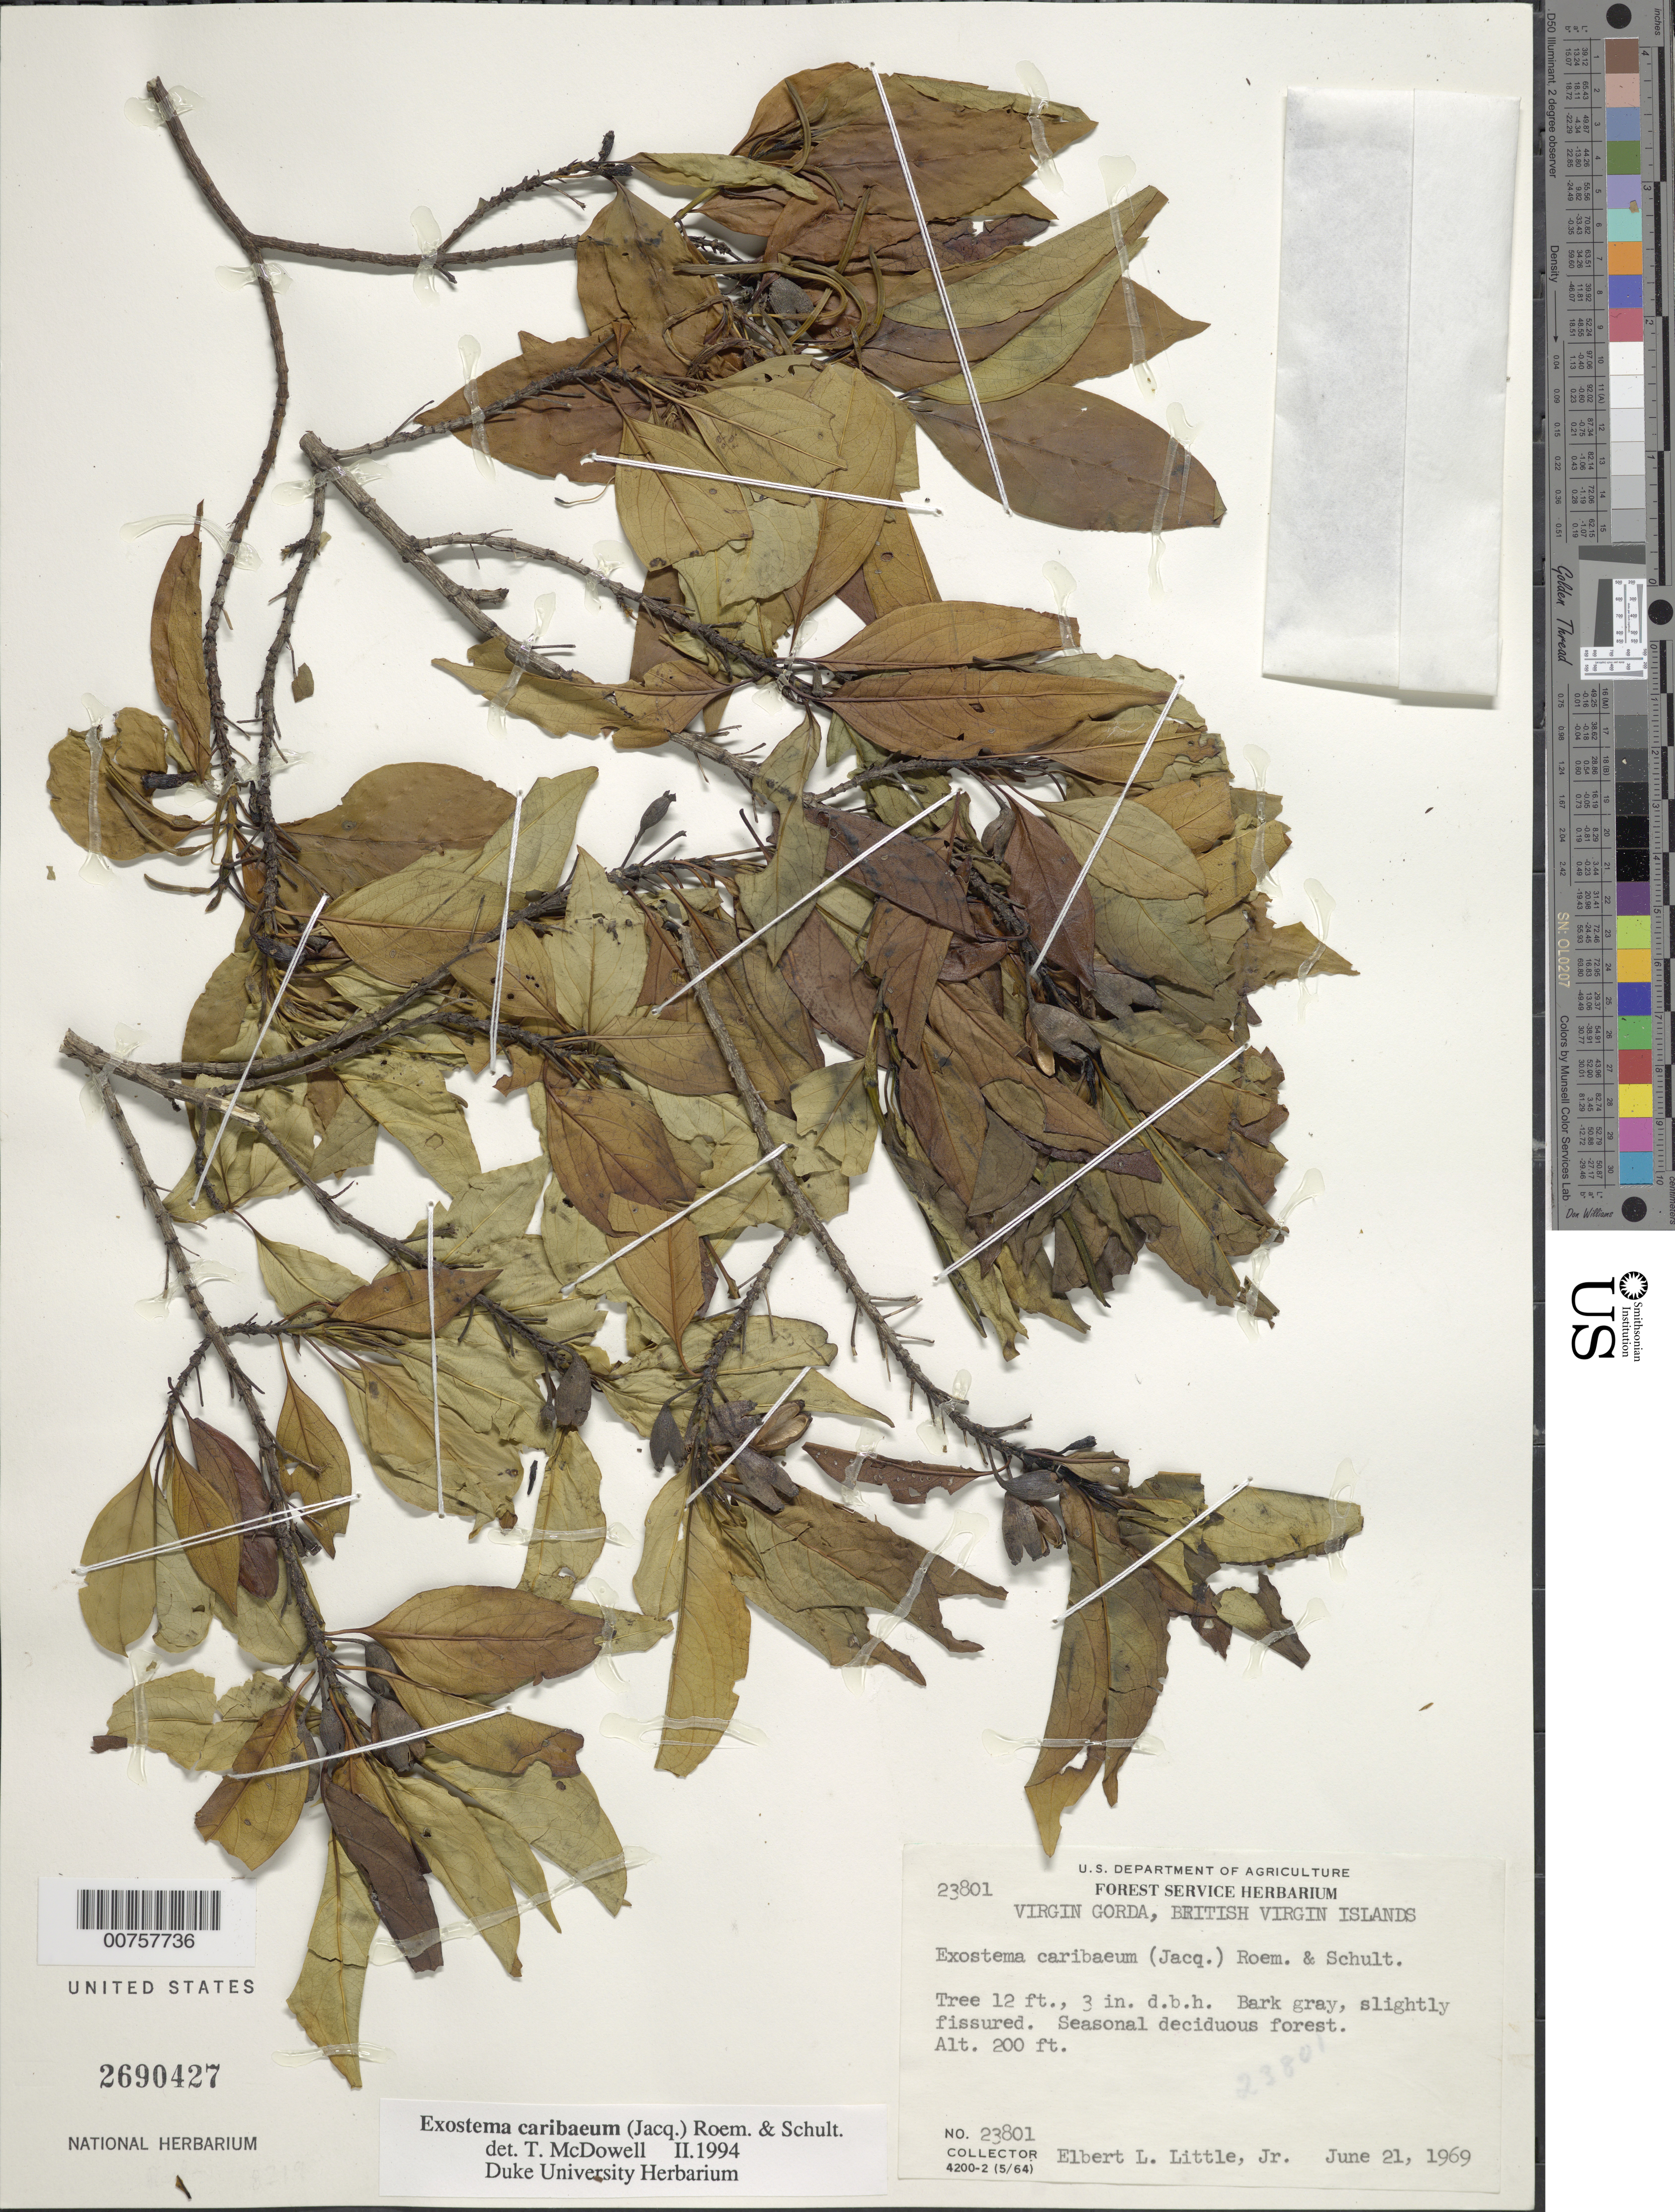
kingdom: Plantae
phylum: Tracheophyta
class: Magnoliopsida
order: Gentianales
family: Rubiaceae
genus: Exostema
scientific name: Exostema caribaeum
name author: (Jacq.) Roem. & Schult.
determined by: McDowell, T.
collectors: E. L. Little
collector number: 23801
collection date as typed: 21 Jun 1969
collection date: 1969-06-21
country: British Virgin Islands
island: Virgin Gorda Island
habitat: Seasonal deciduous forest.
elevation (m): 61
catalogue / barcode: US 2690427